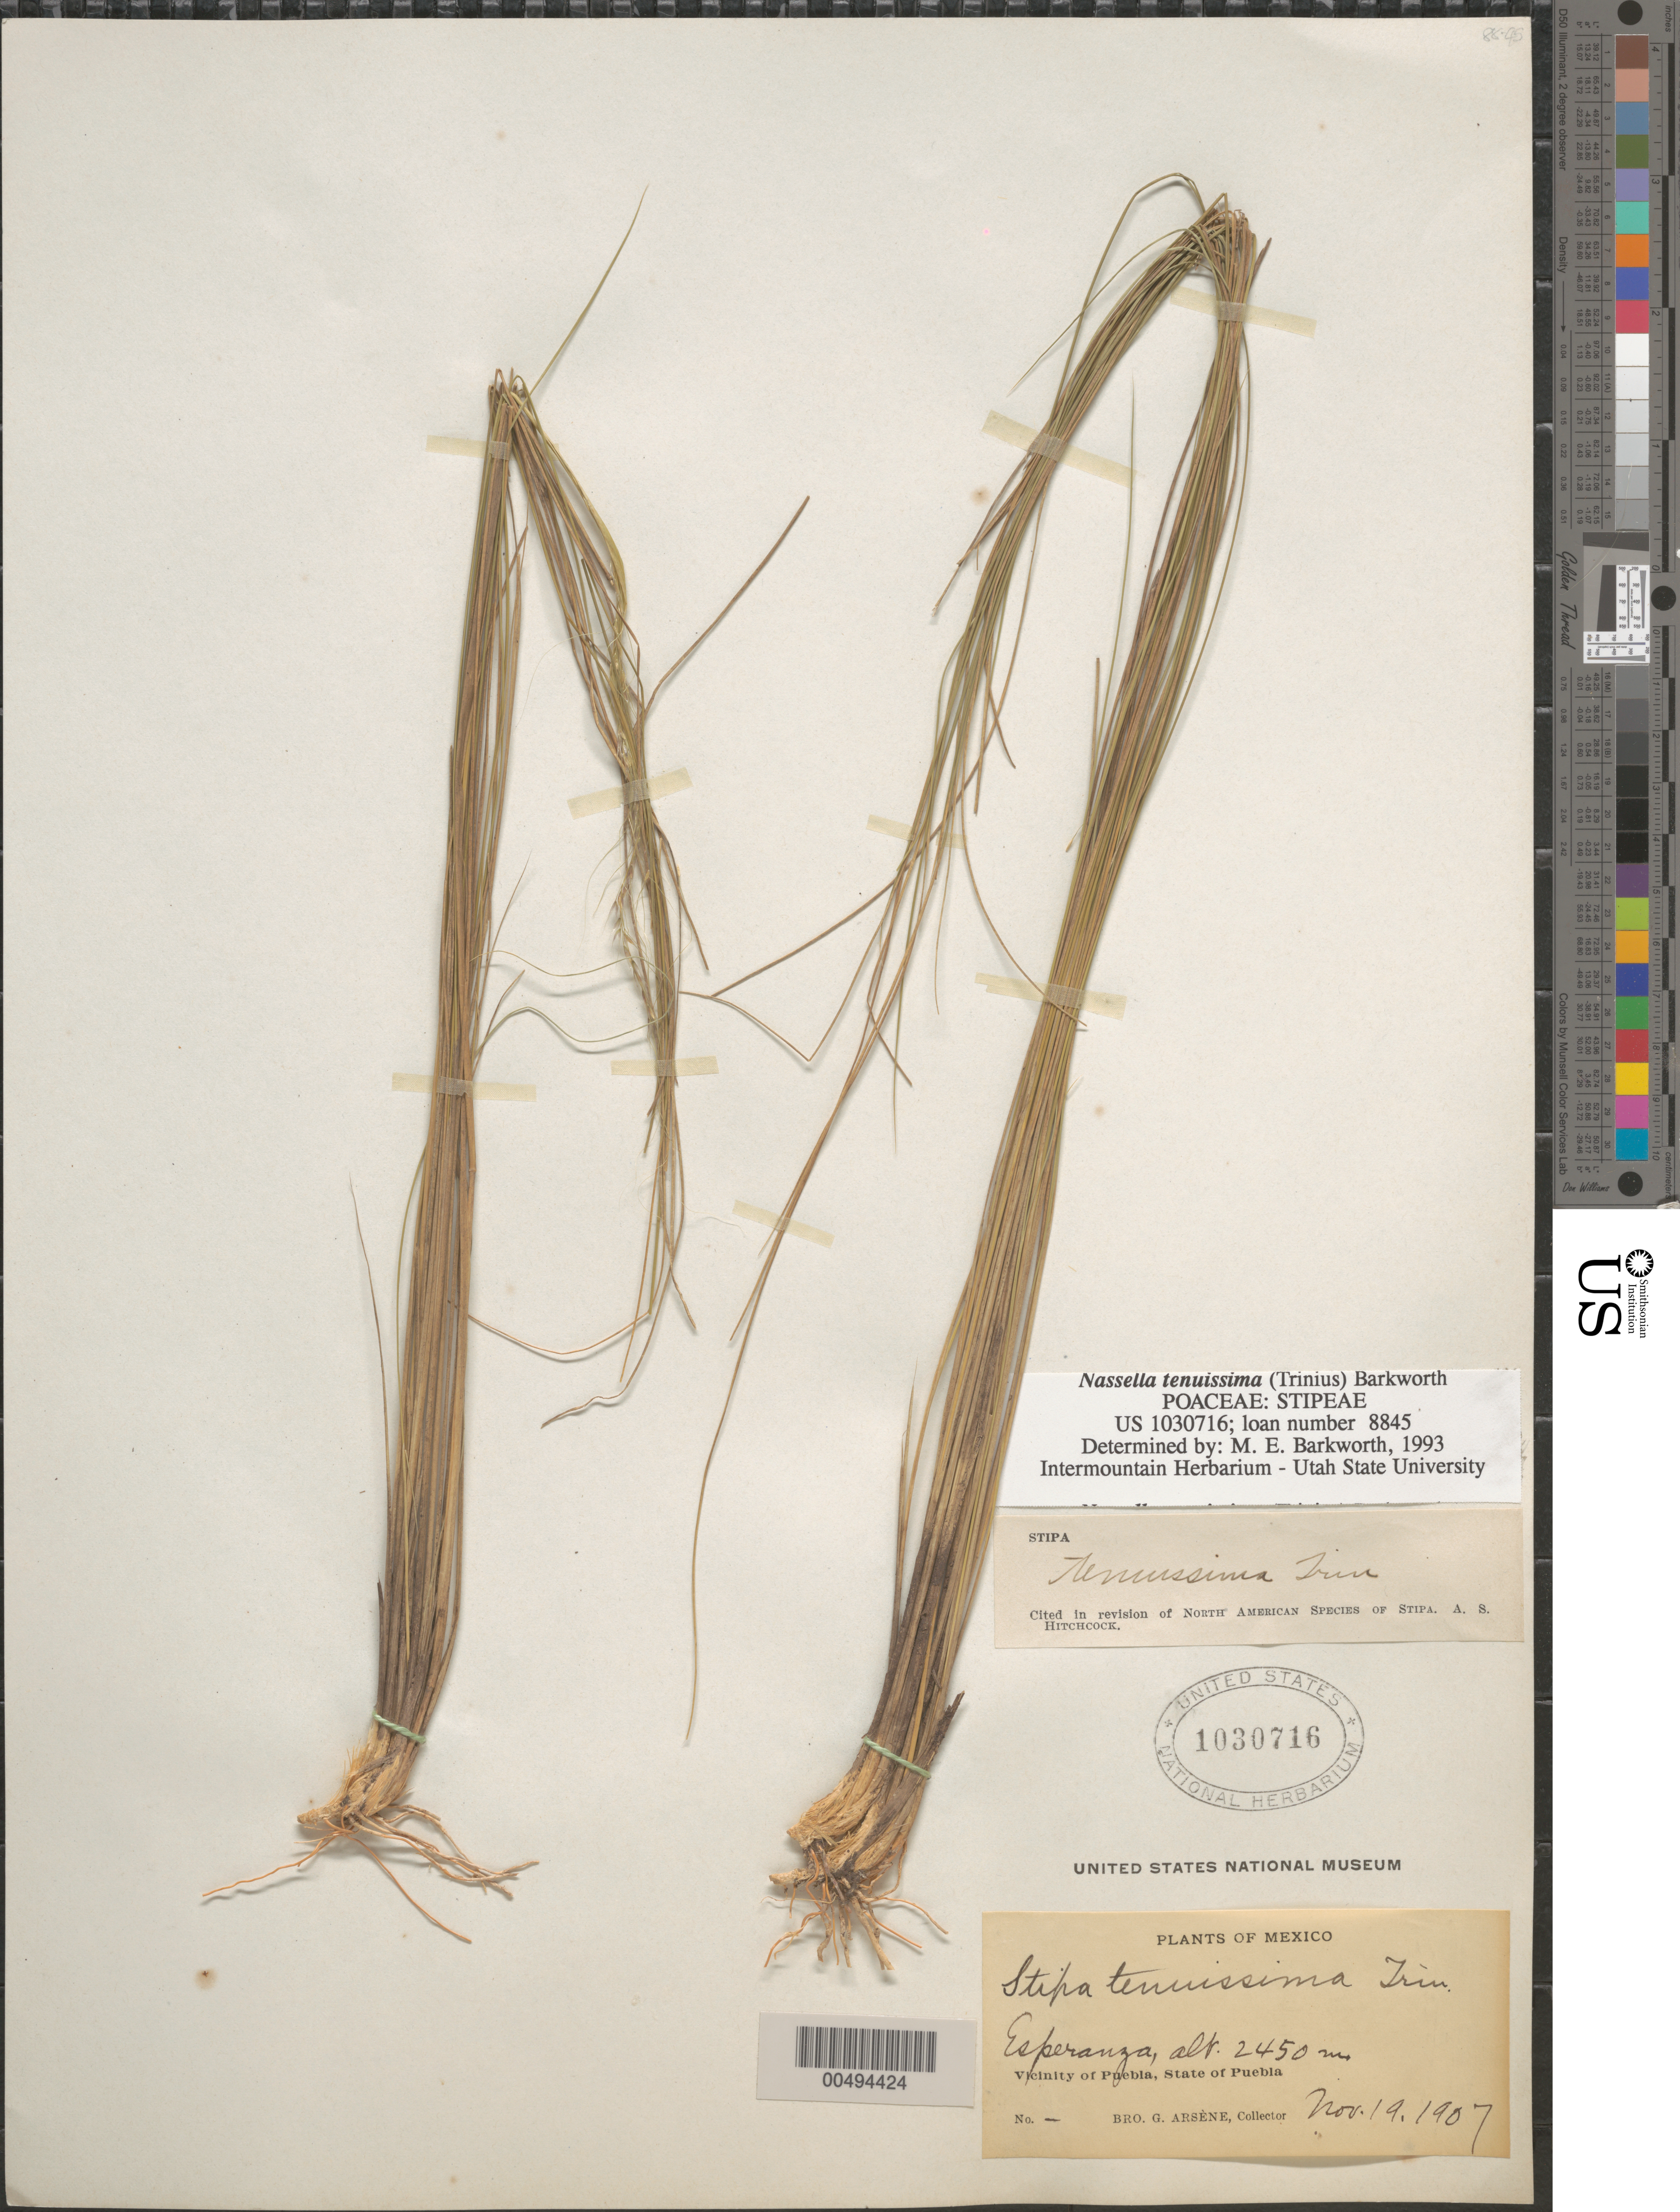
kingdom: Plantae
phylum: Tracheophyta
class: Liliopsida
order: Poales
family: Poaceae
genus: Nassella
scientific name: Nassella tenuissima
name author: (Trin.) Barkworth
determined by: Barkworth, M. E.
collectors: Bro. G. Arsène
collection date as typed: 19 Nov 1907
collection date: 1907-11-19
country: Mexico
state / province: Puebla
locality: Esperanza, vicinity of Puebla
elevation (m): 2450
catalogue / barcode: US 1030716